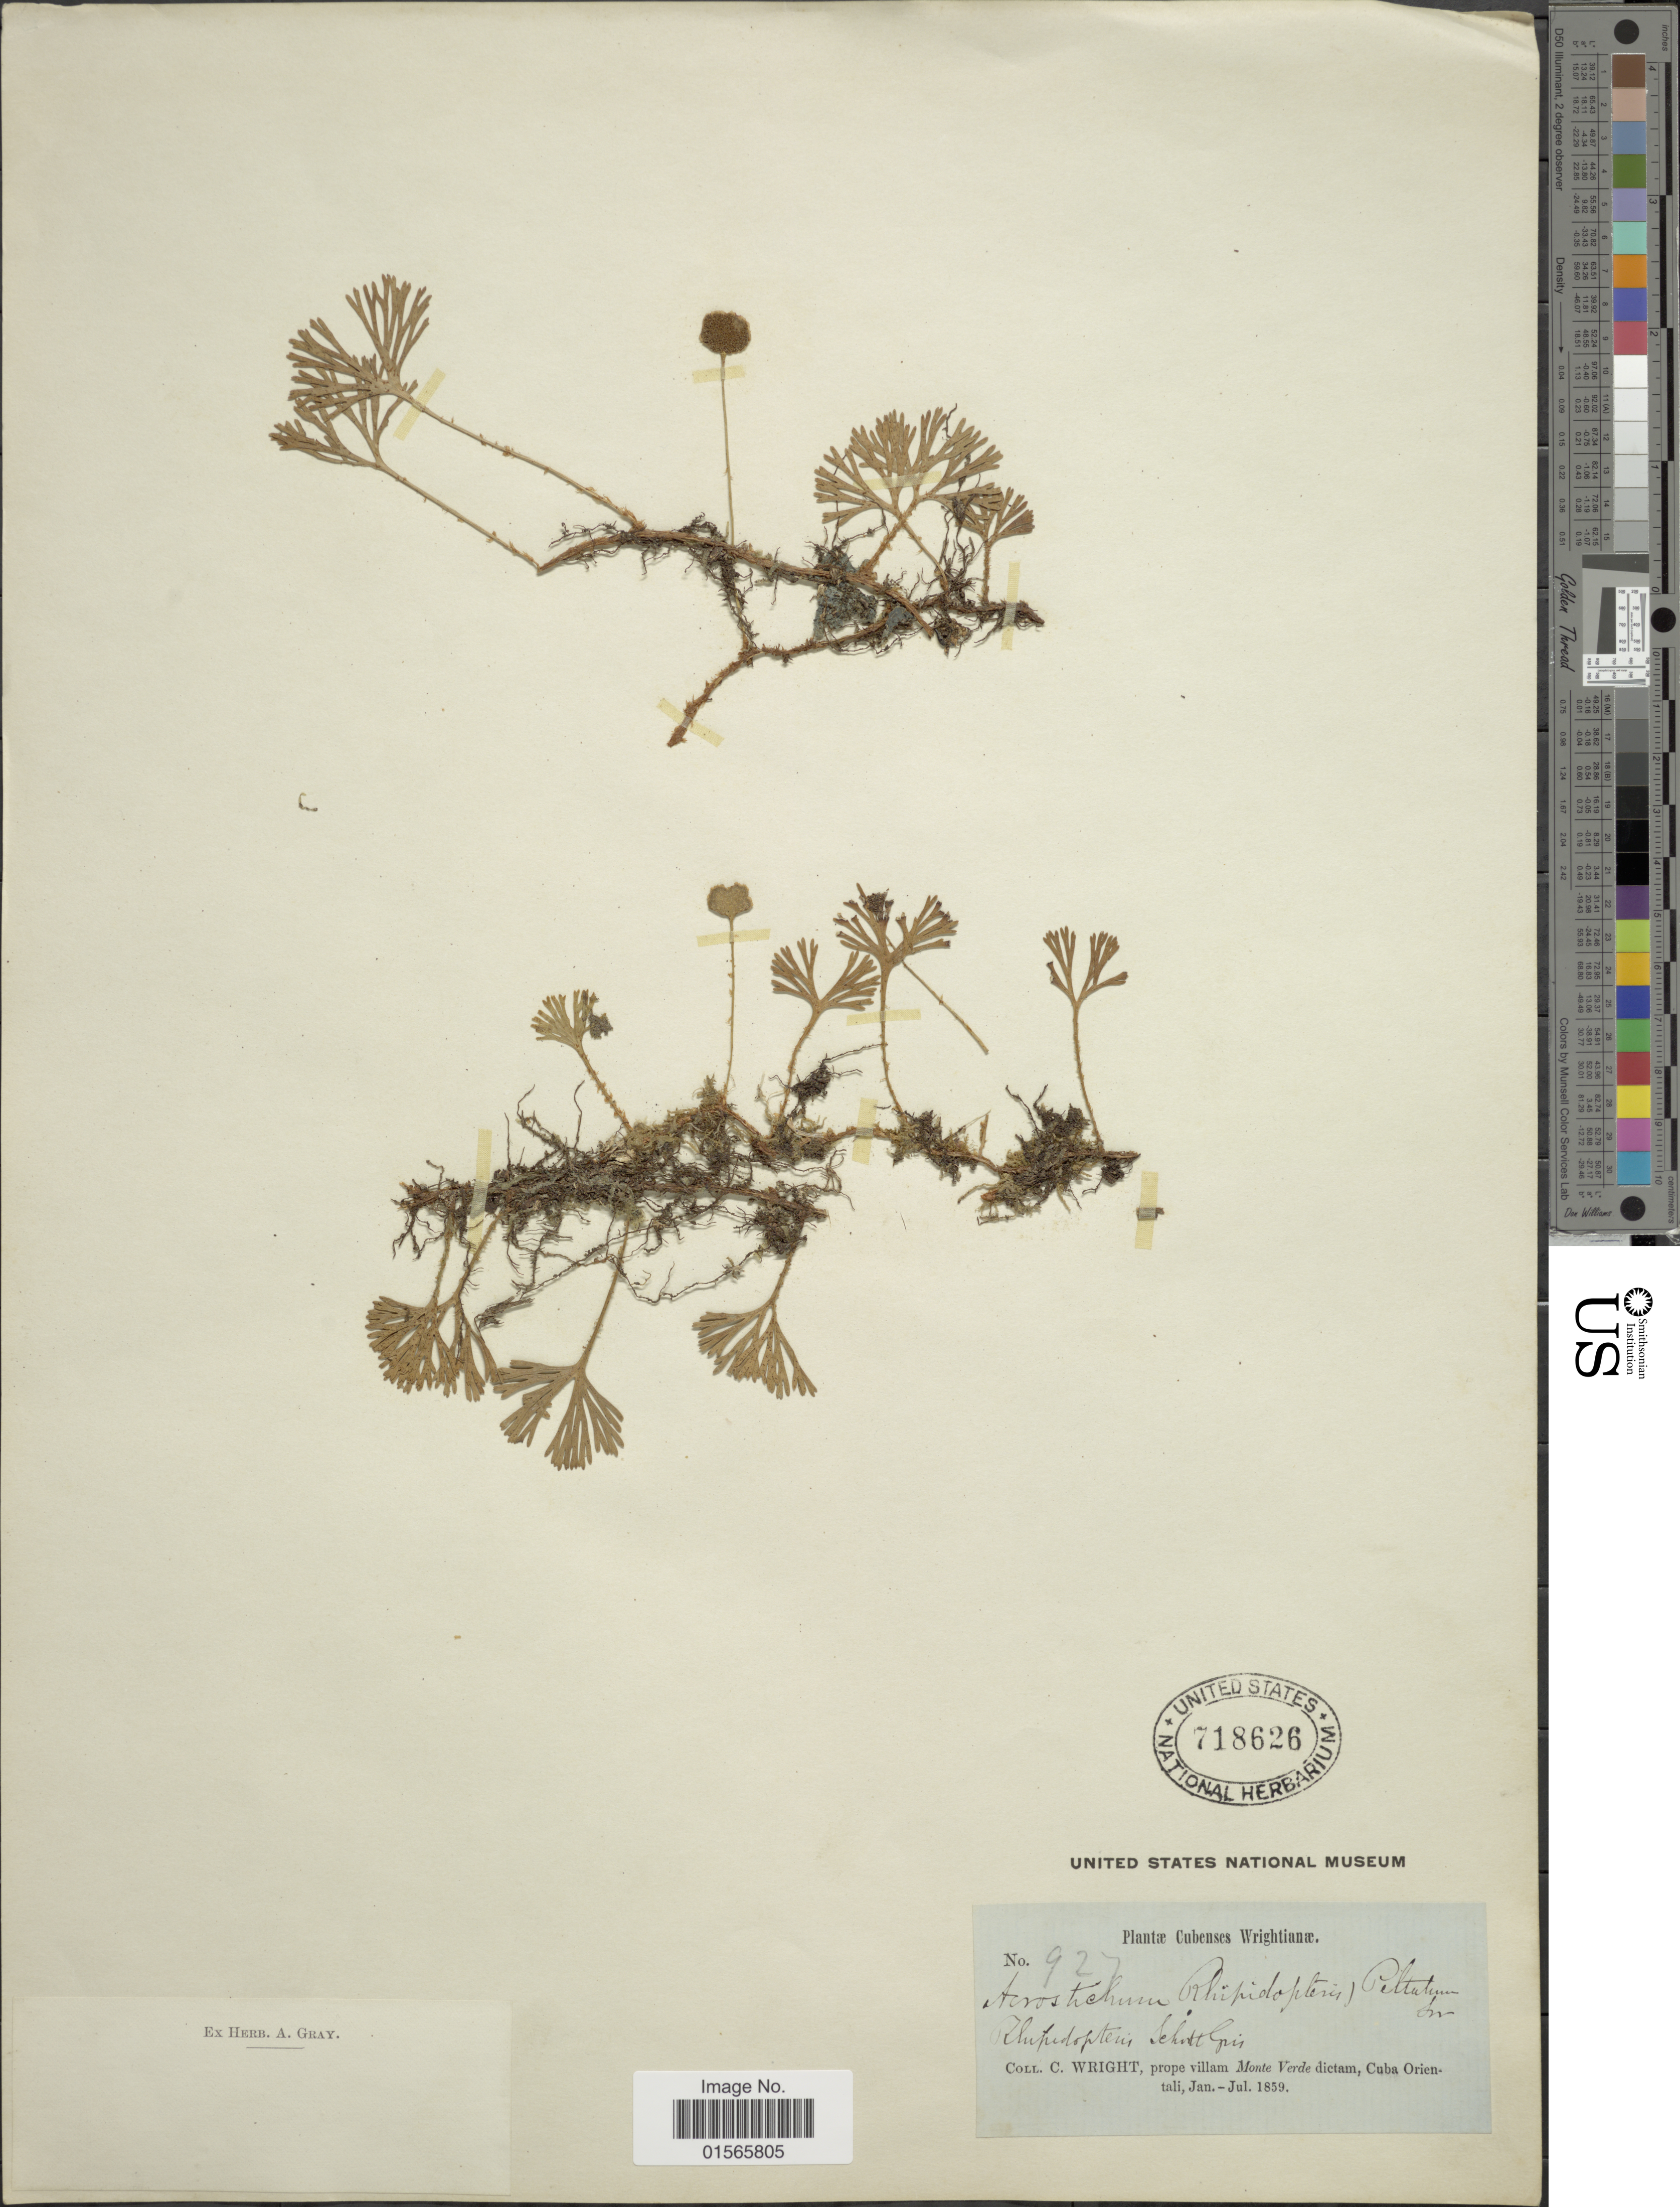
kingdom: Plantae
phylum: Tracheophyta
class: Polypodiopsida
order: Polypodiales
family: Dryopteridaceae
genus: Elaphoglossum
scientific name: Elaphoglossum peltatum f. peltatum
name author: (Sw.) Urb.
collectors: C. Wright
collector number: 927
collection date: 1859-01/1859-07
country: Cuba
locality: Prope villam Monte Verde dictam, Cuba Orientali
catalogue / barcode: US 718626